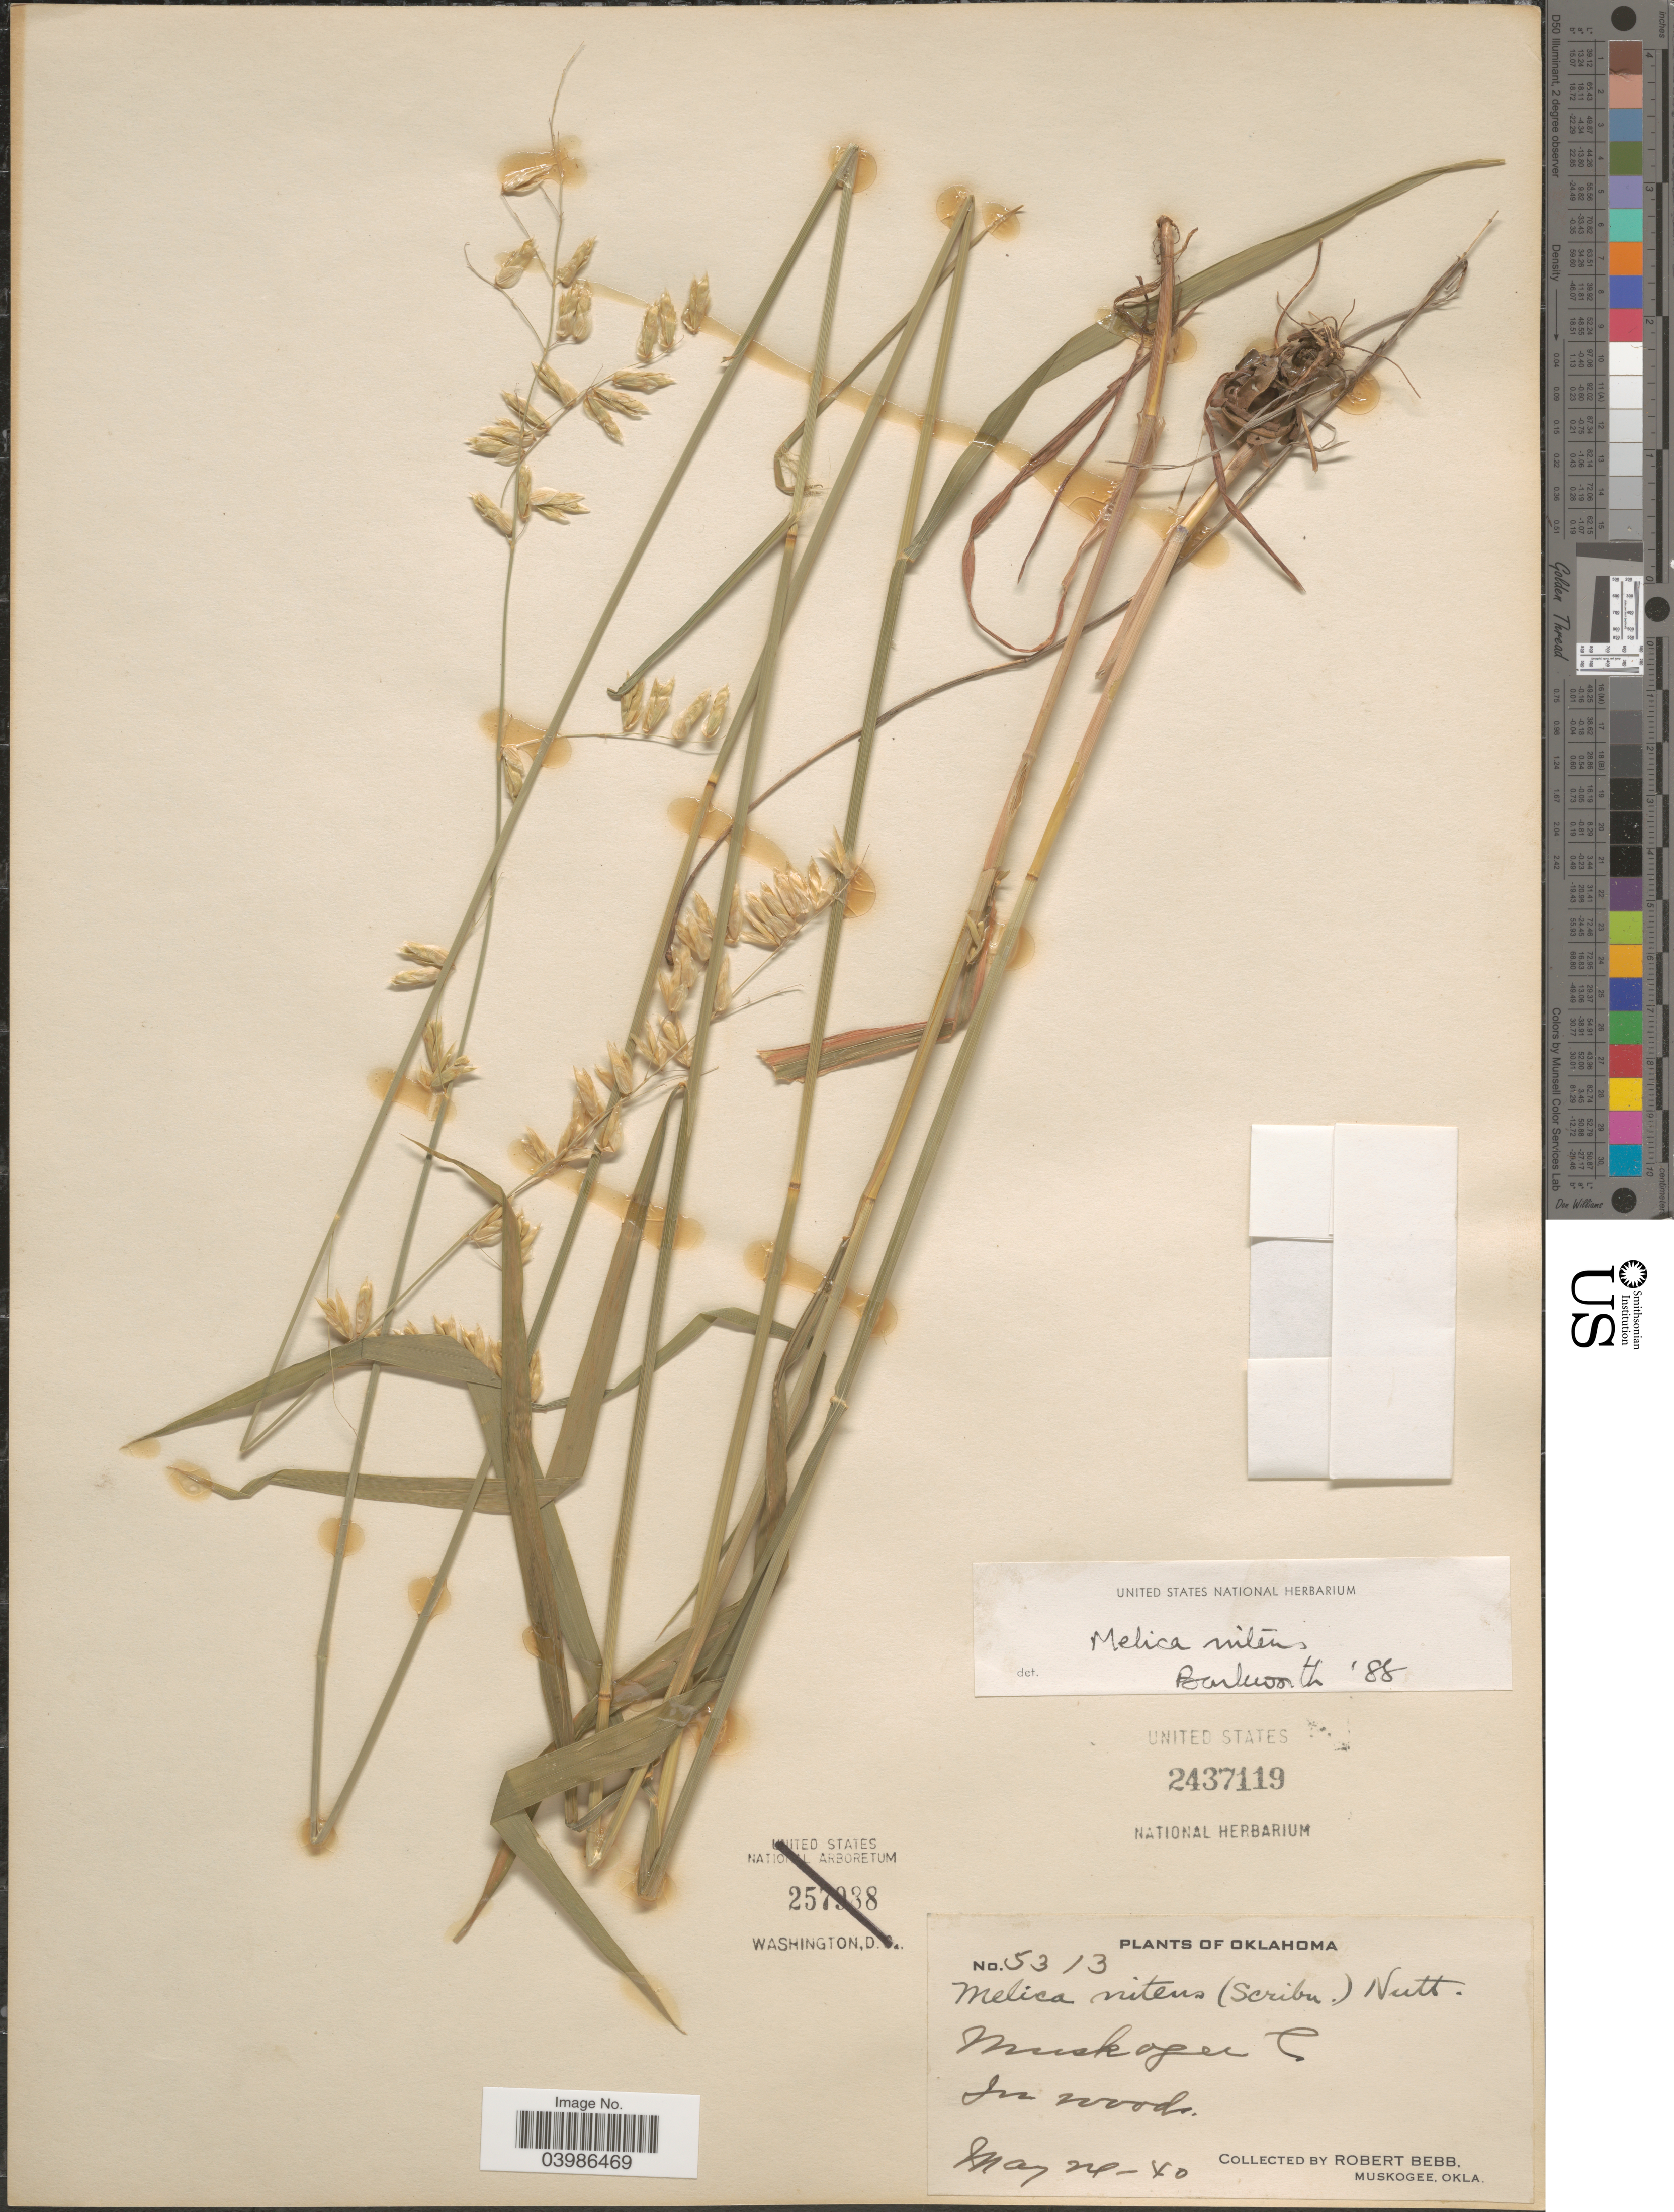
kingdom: Plantae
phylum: Tracheophyta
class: Liliopsida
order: Poales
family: Poaceae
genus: Melica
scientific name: Melica nitens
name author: (Scribn.) Nutt. ex Piper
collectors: R. Bebb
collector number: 5313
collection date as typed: Transcribed d/m/y: 24/5/40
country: United States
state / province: Oklahoma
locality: Muskogee Co.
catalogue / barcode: US 2437119